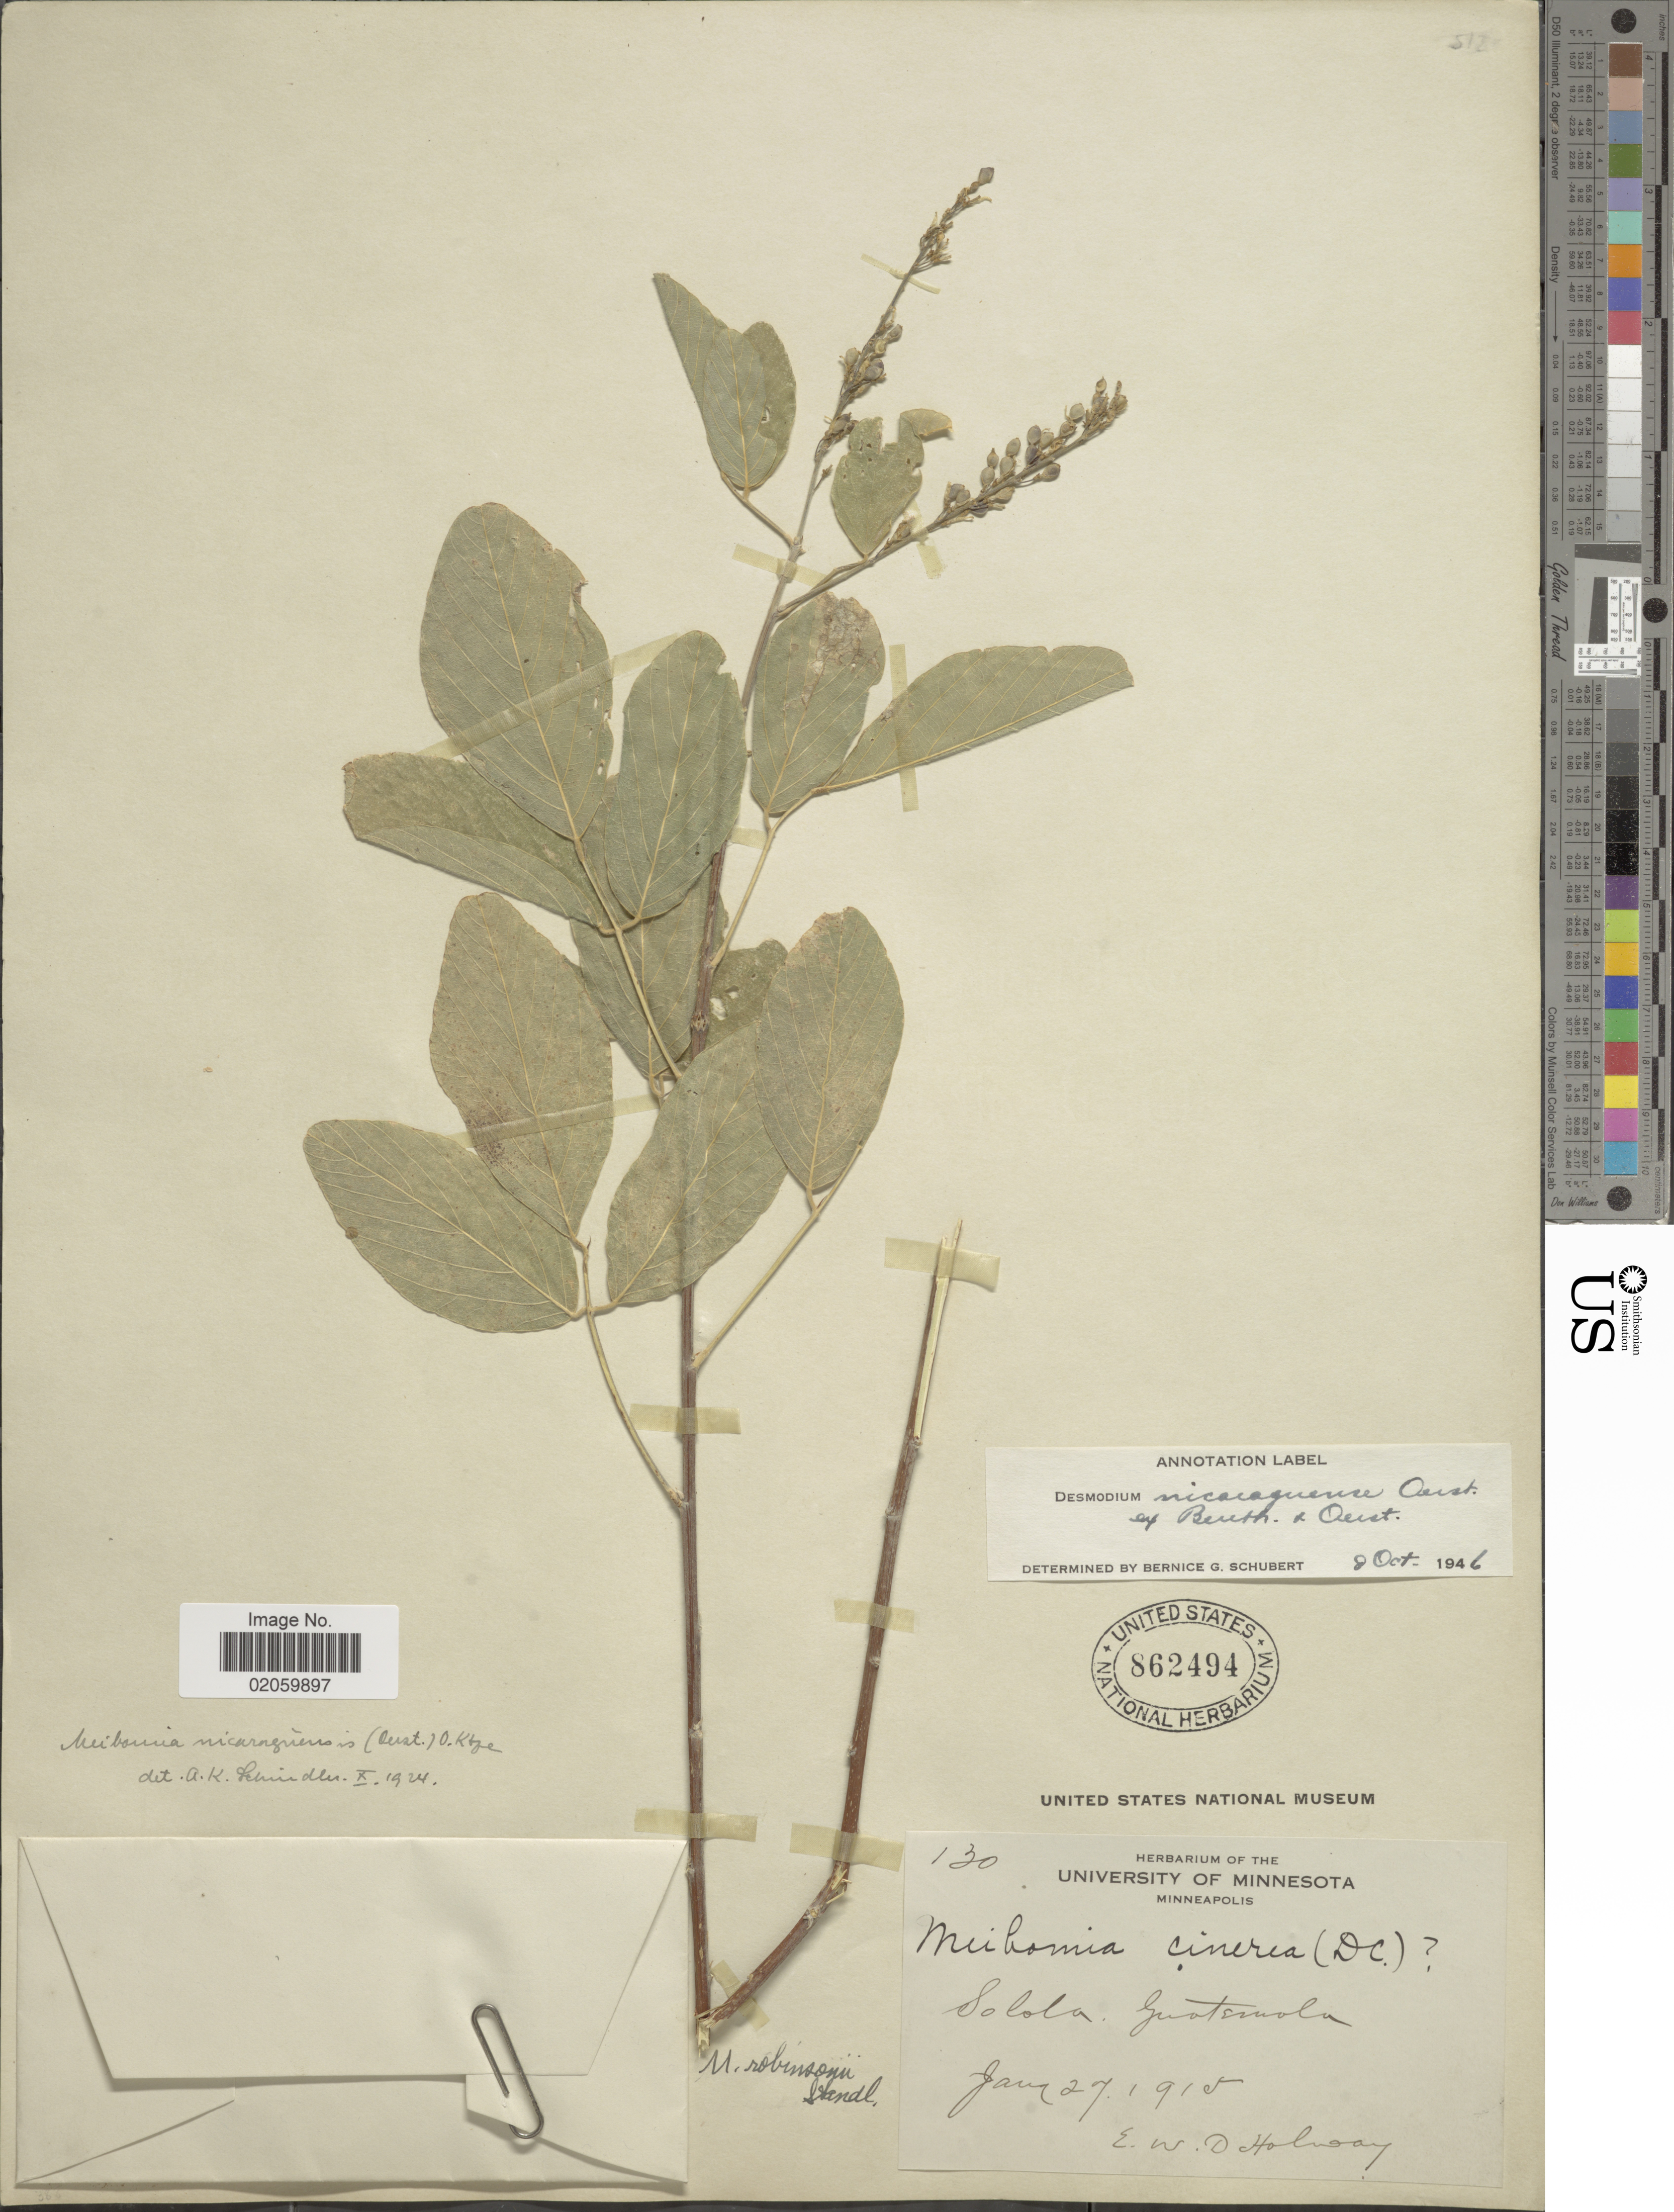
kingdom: Plantae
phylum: Tracheophyta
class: Magnoliopsida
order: Fabales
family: Fabaceae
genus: Desmodium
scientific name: Desmodium nicaraguense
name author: Oerst.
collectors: E. W. D. Holway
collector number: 130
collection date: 1915-01-27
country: Guatemala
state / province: Sololá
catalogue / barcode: US 862494